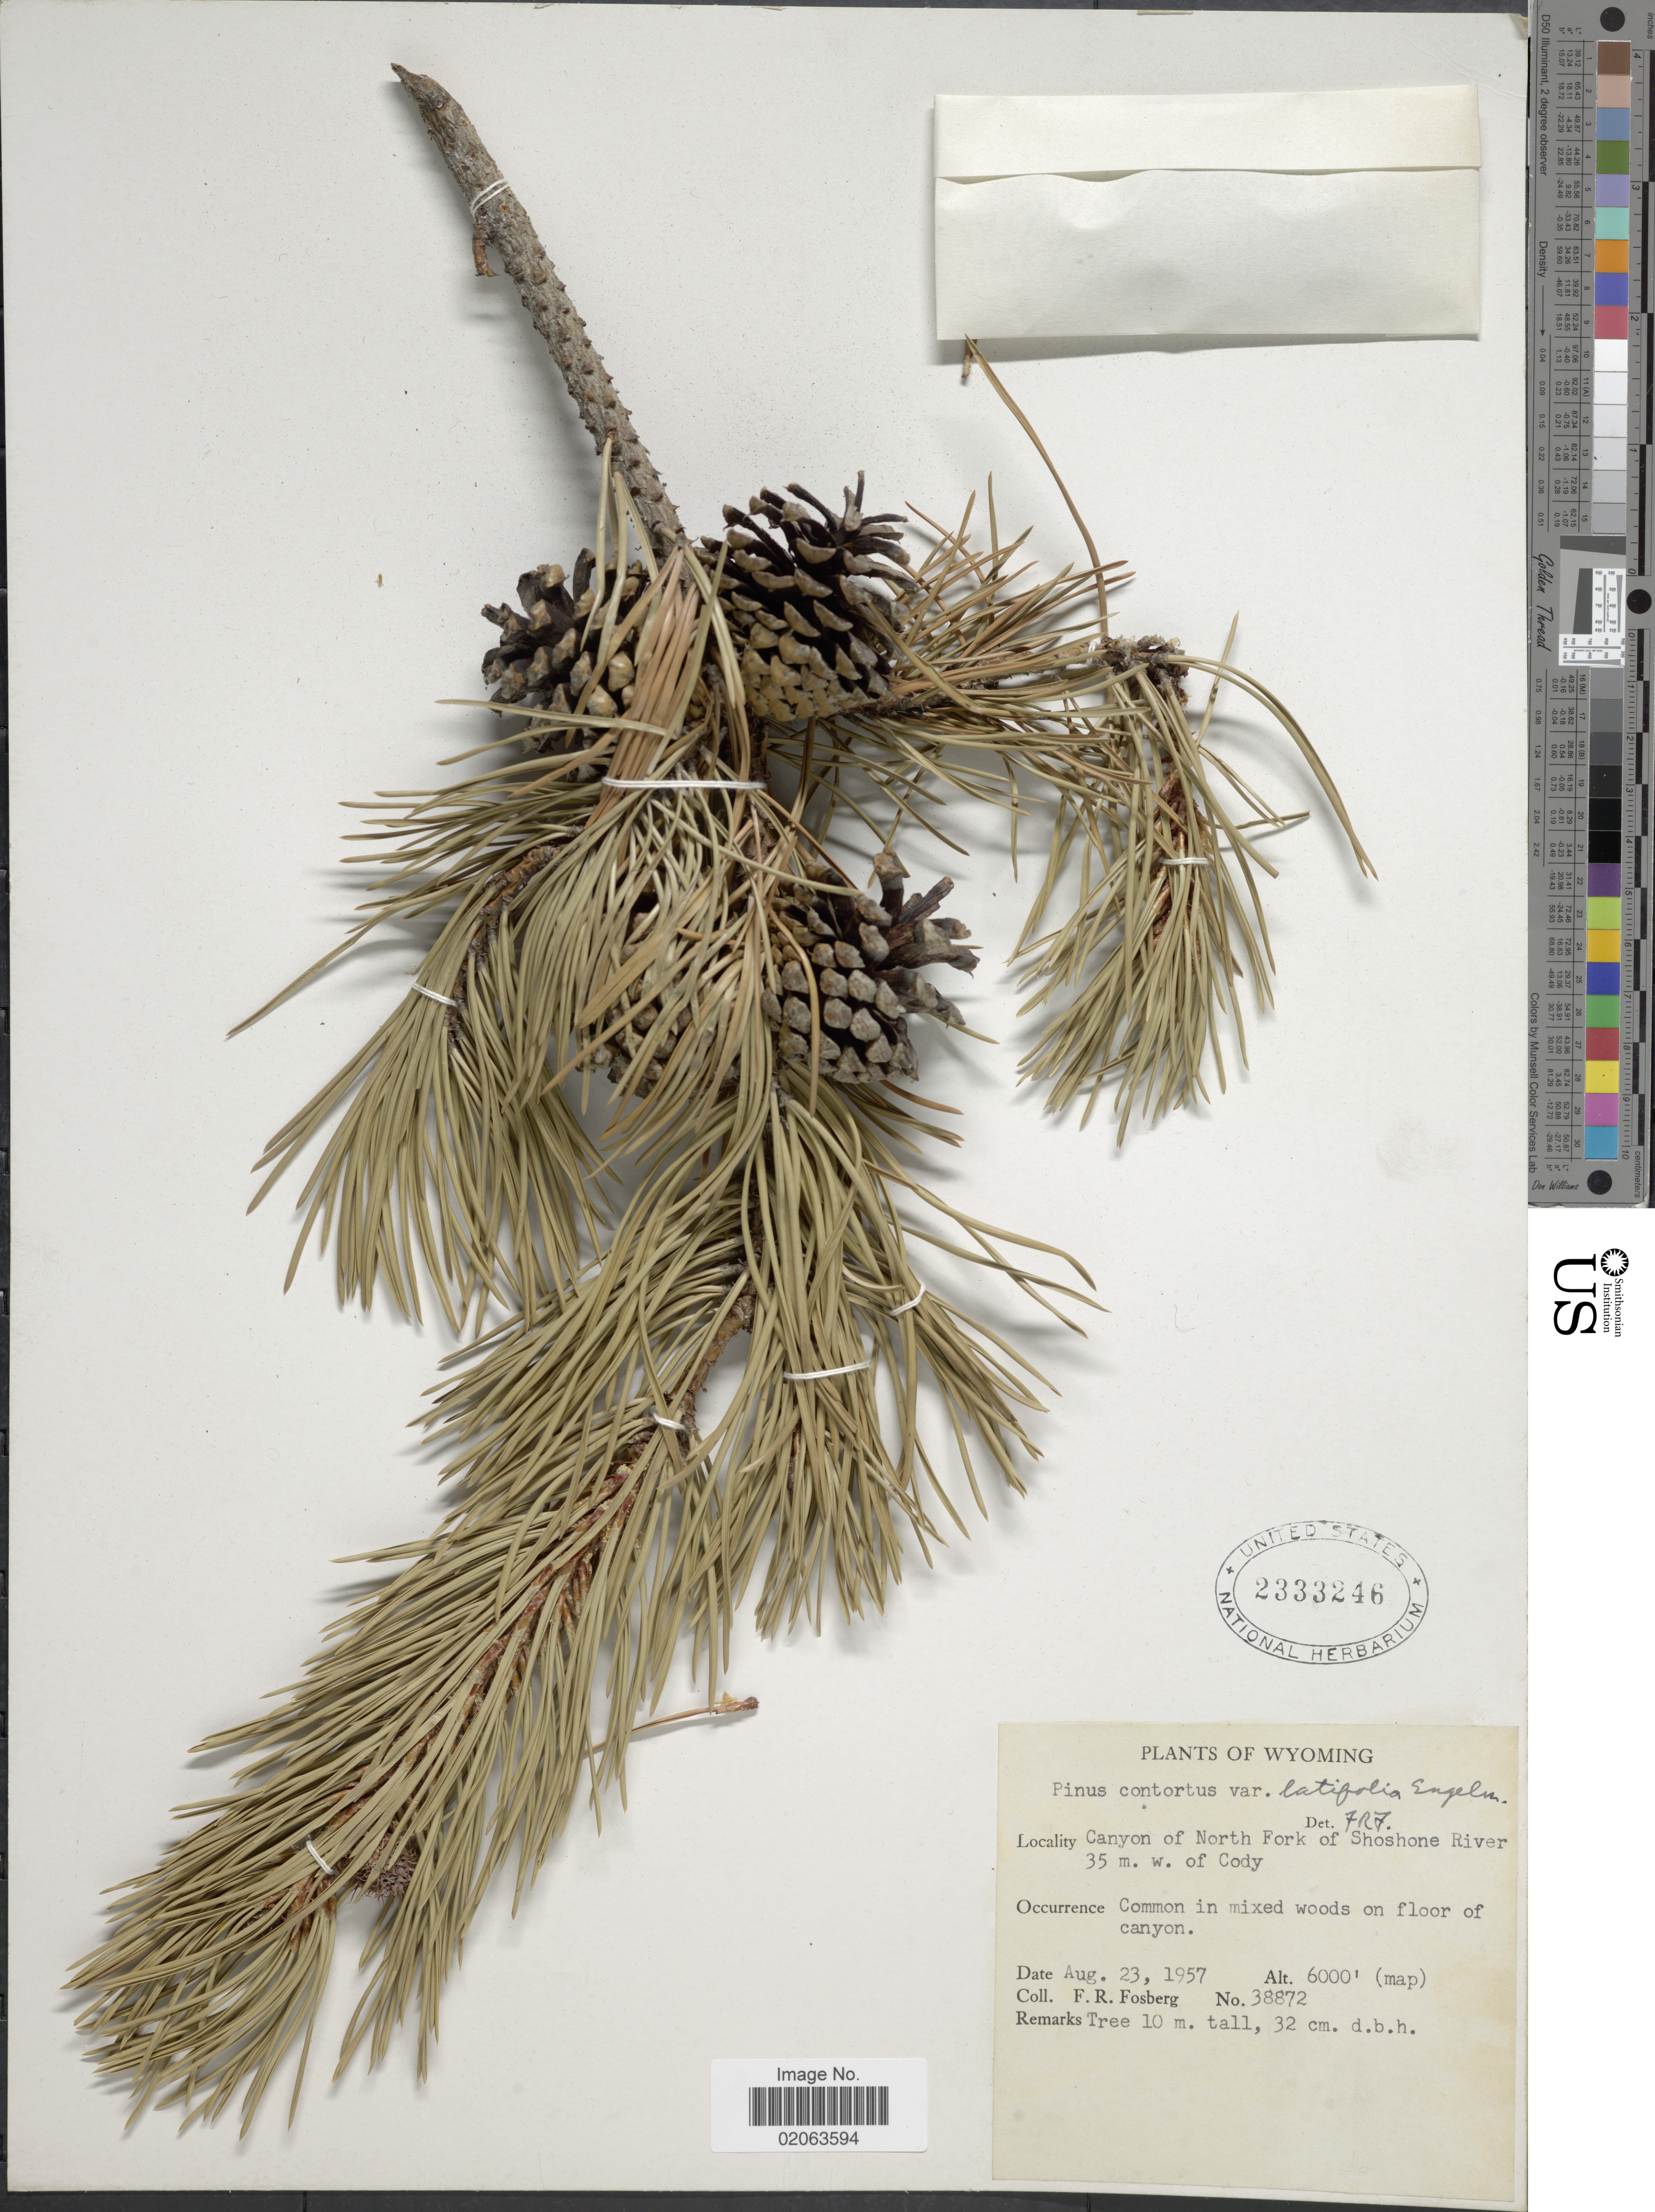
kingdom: Plantae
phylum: Tracheophyta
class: Pinopsida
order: Pinales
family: Pinaceae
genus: Pinus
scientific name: Pinus contorta var. latifolia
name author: Engelm. ex S. Watson in C. King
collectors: F. R. Fosberg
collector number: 38872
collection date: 1957-08-23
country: United States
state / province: Wyoming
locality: Wyoming, Canyon on North Fork of Shoshone River 35 m. of Cody.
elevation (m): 1829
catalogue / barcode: US 2333246